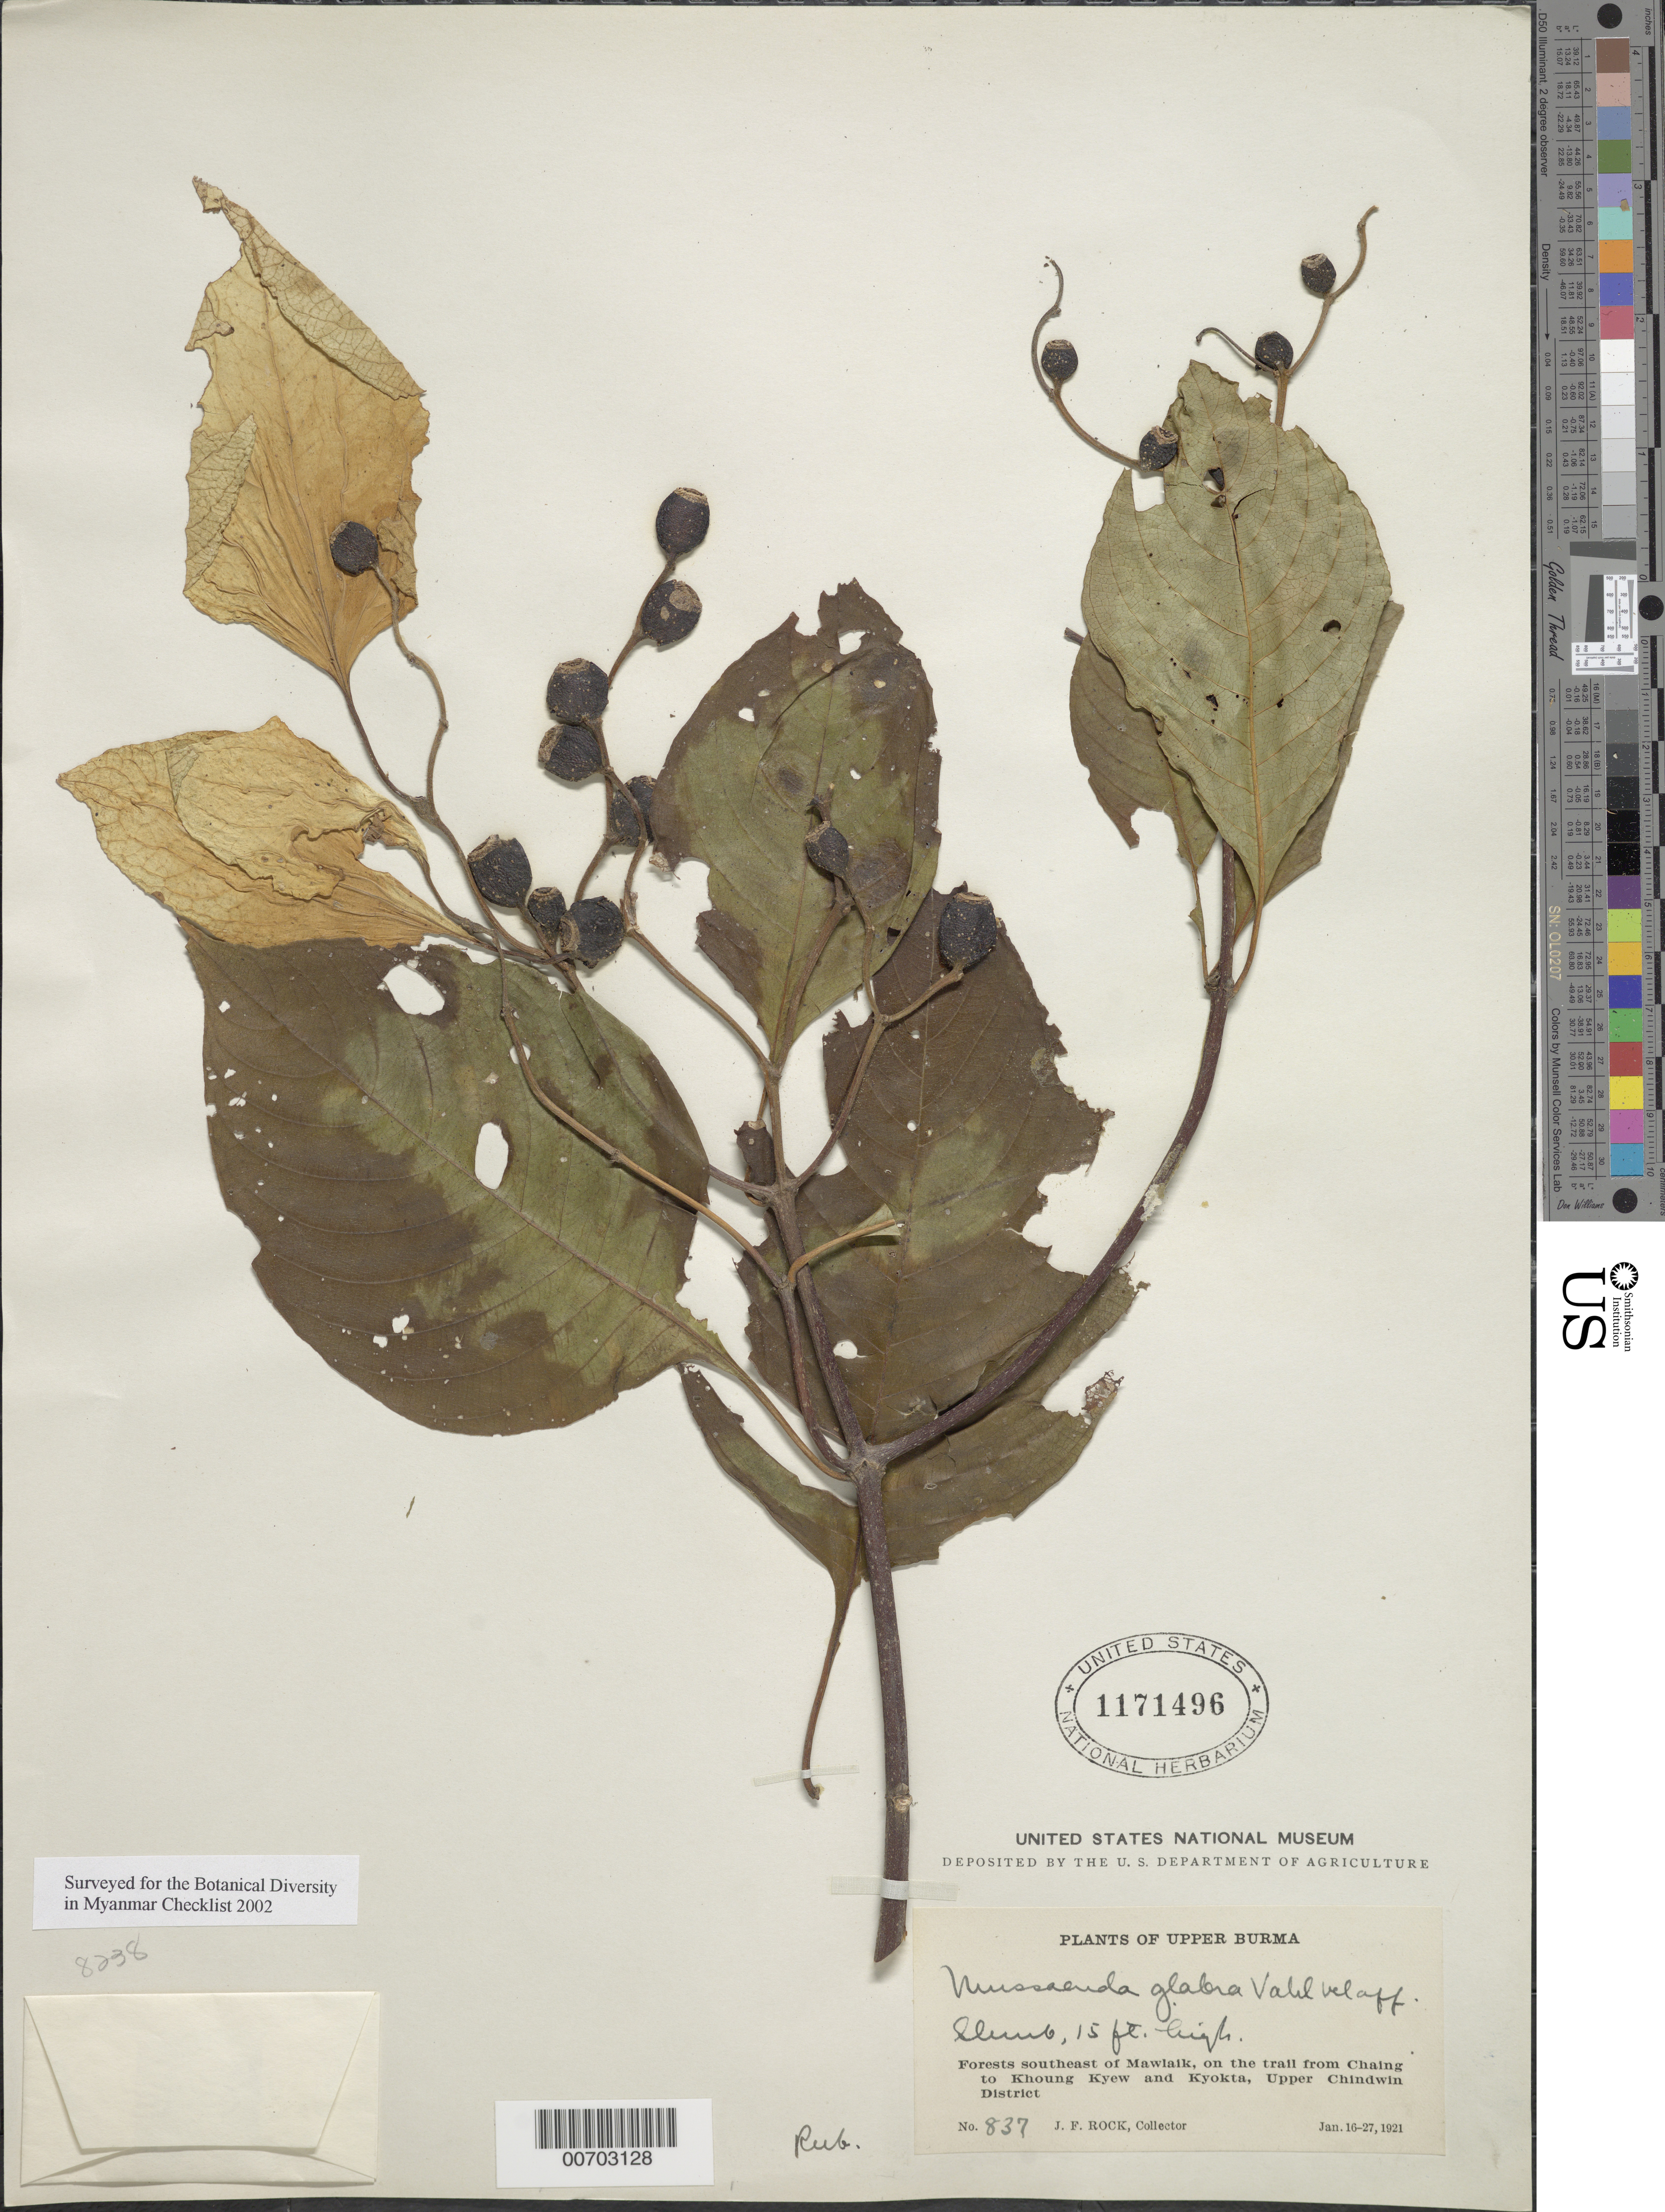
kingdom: Plantae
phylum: Tracheophyta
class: Magnoliopsida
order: Gentianales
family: Rubiaceae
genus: Mussaenda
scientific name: Mussaenda glabra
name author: Vahl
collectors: J. F. Rock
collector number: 837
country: Myanmar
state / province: Sagaing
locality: Upper Chindwin Dist., Mawlaik, SE of, trail from Chaing to Khoung Kyew and Kyokta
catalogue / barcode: US 1171496